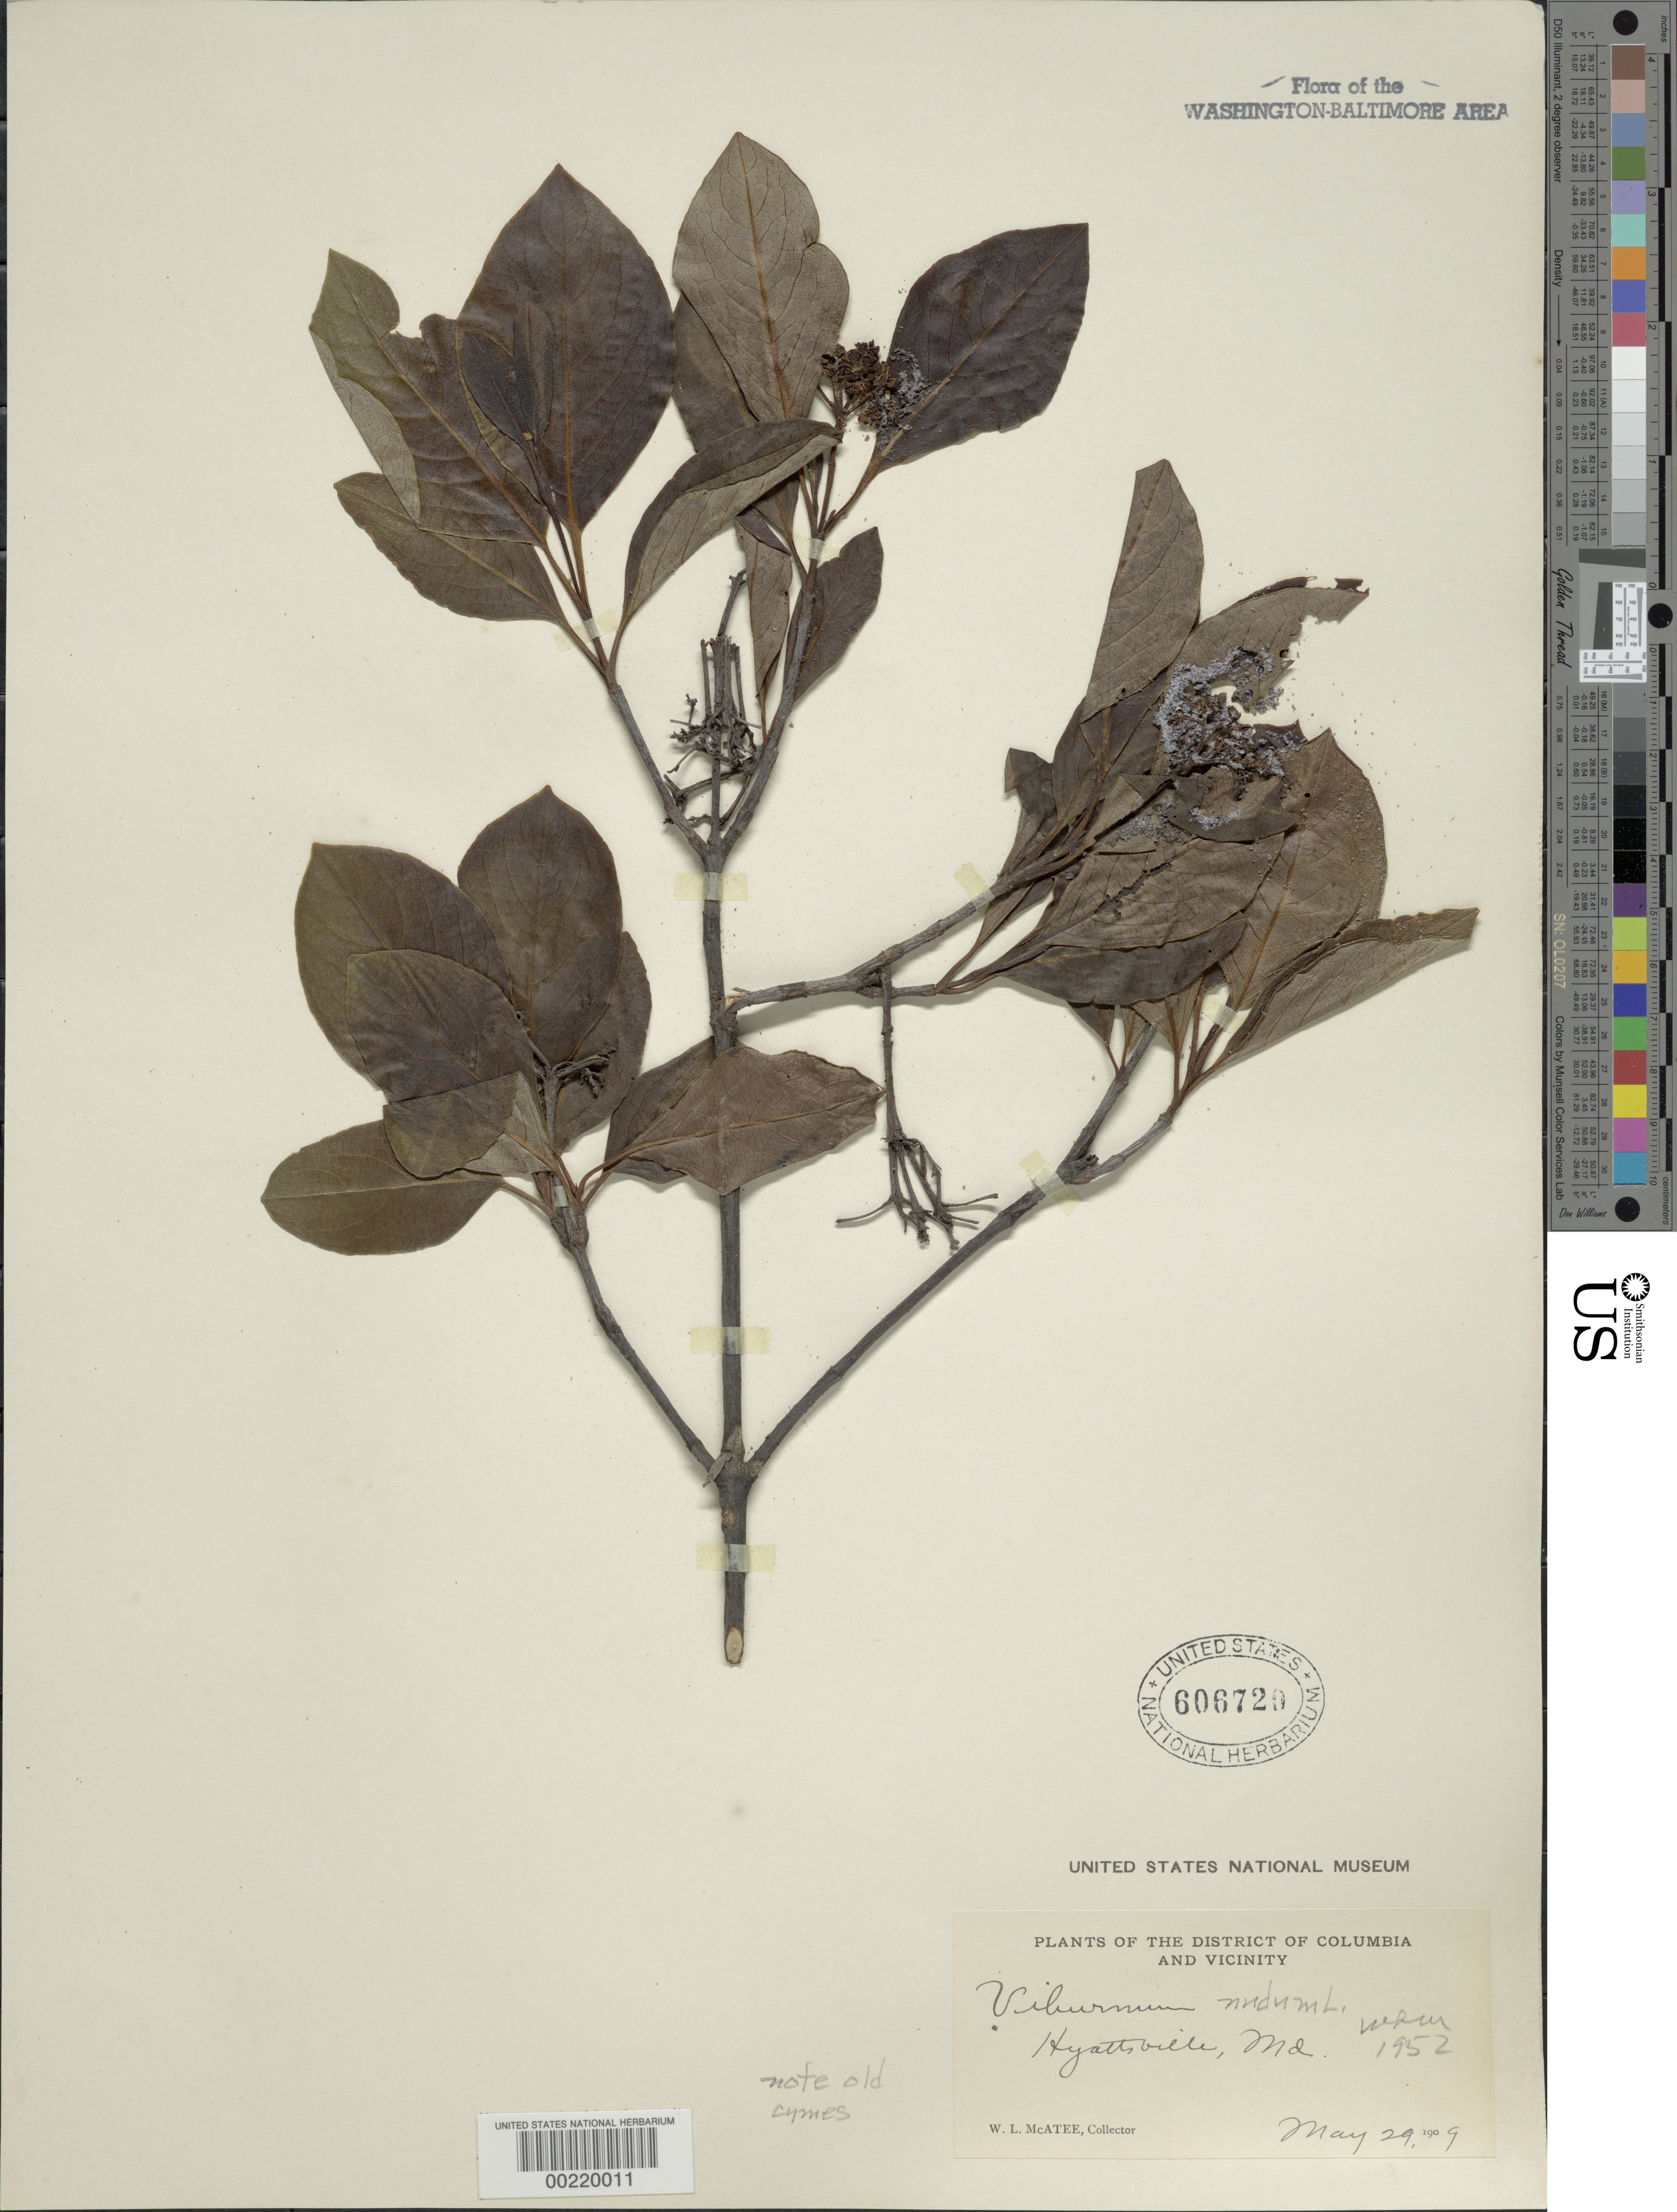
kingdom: Plantae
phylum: Tracheophyta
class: Magnoliopsida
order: Dipsacales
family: Viburnaceae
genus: Viburnum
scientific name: Viburnum nudum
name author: L.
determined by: McAtee, W. L.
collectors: W. McAtee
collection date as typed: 29 May 1909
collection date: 1909-05-29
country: United States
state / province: Maryland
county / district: Prince George's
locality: Hyattsville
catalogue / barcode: US 606720